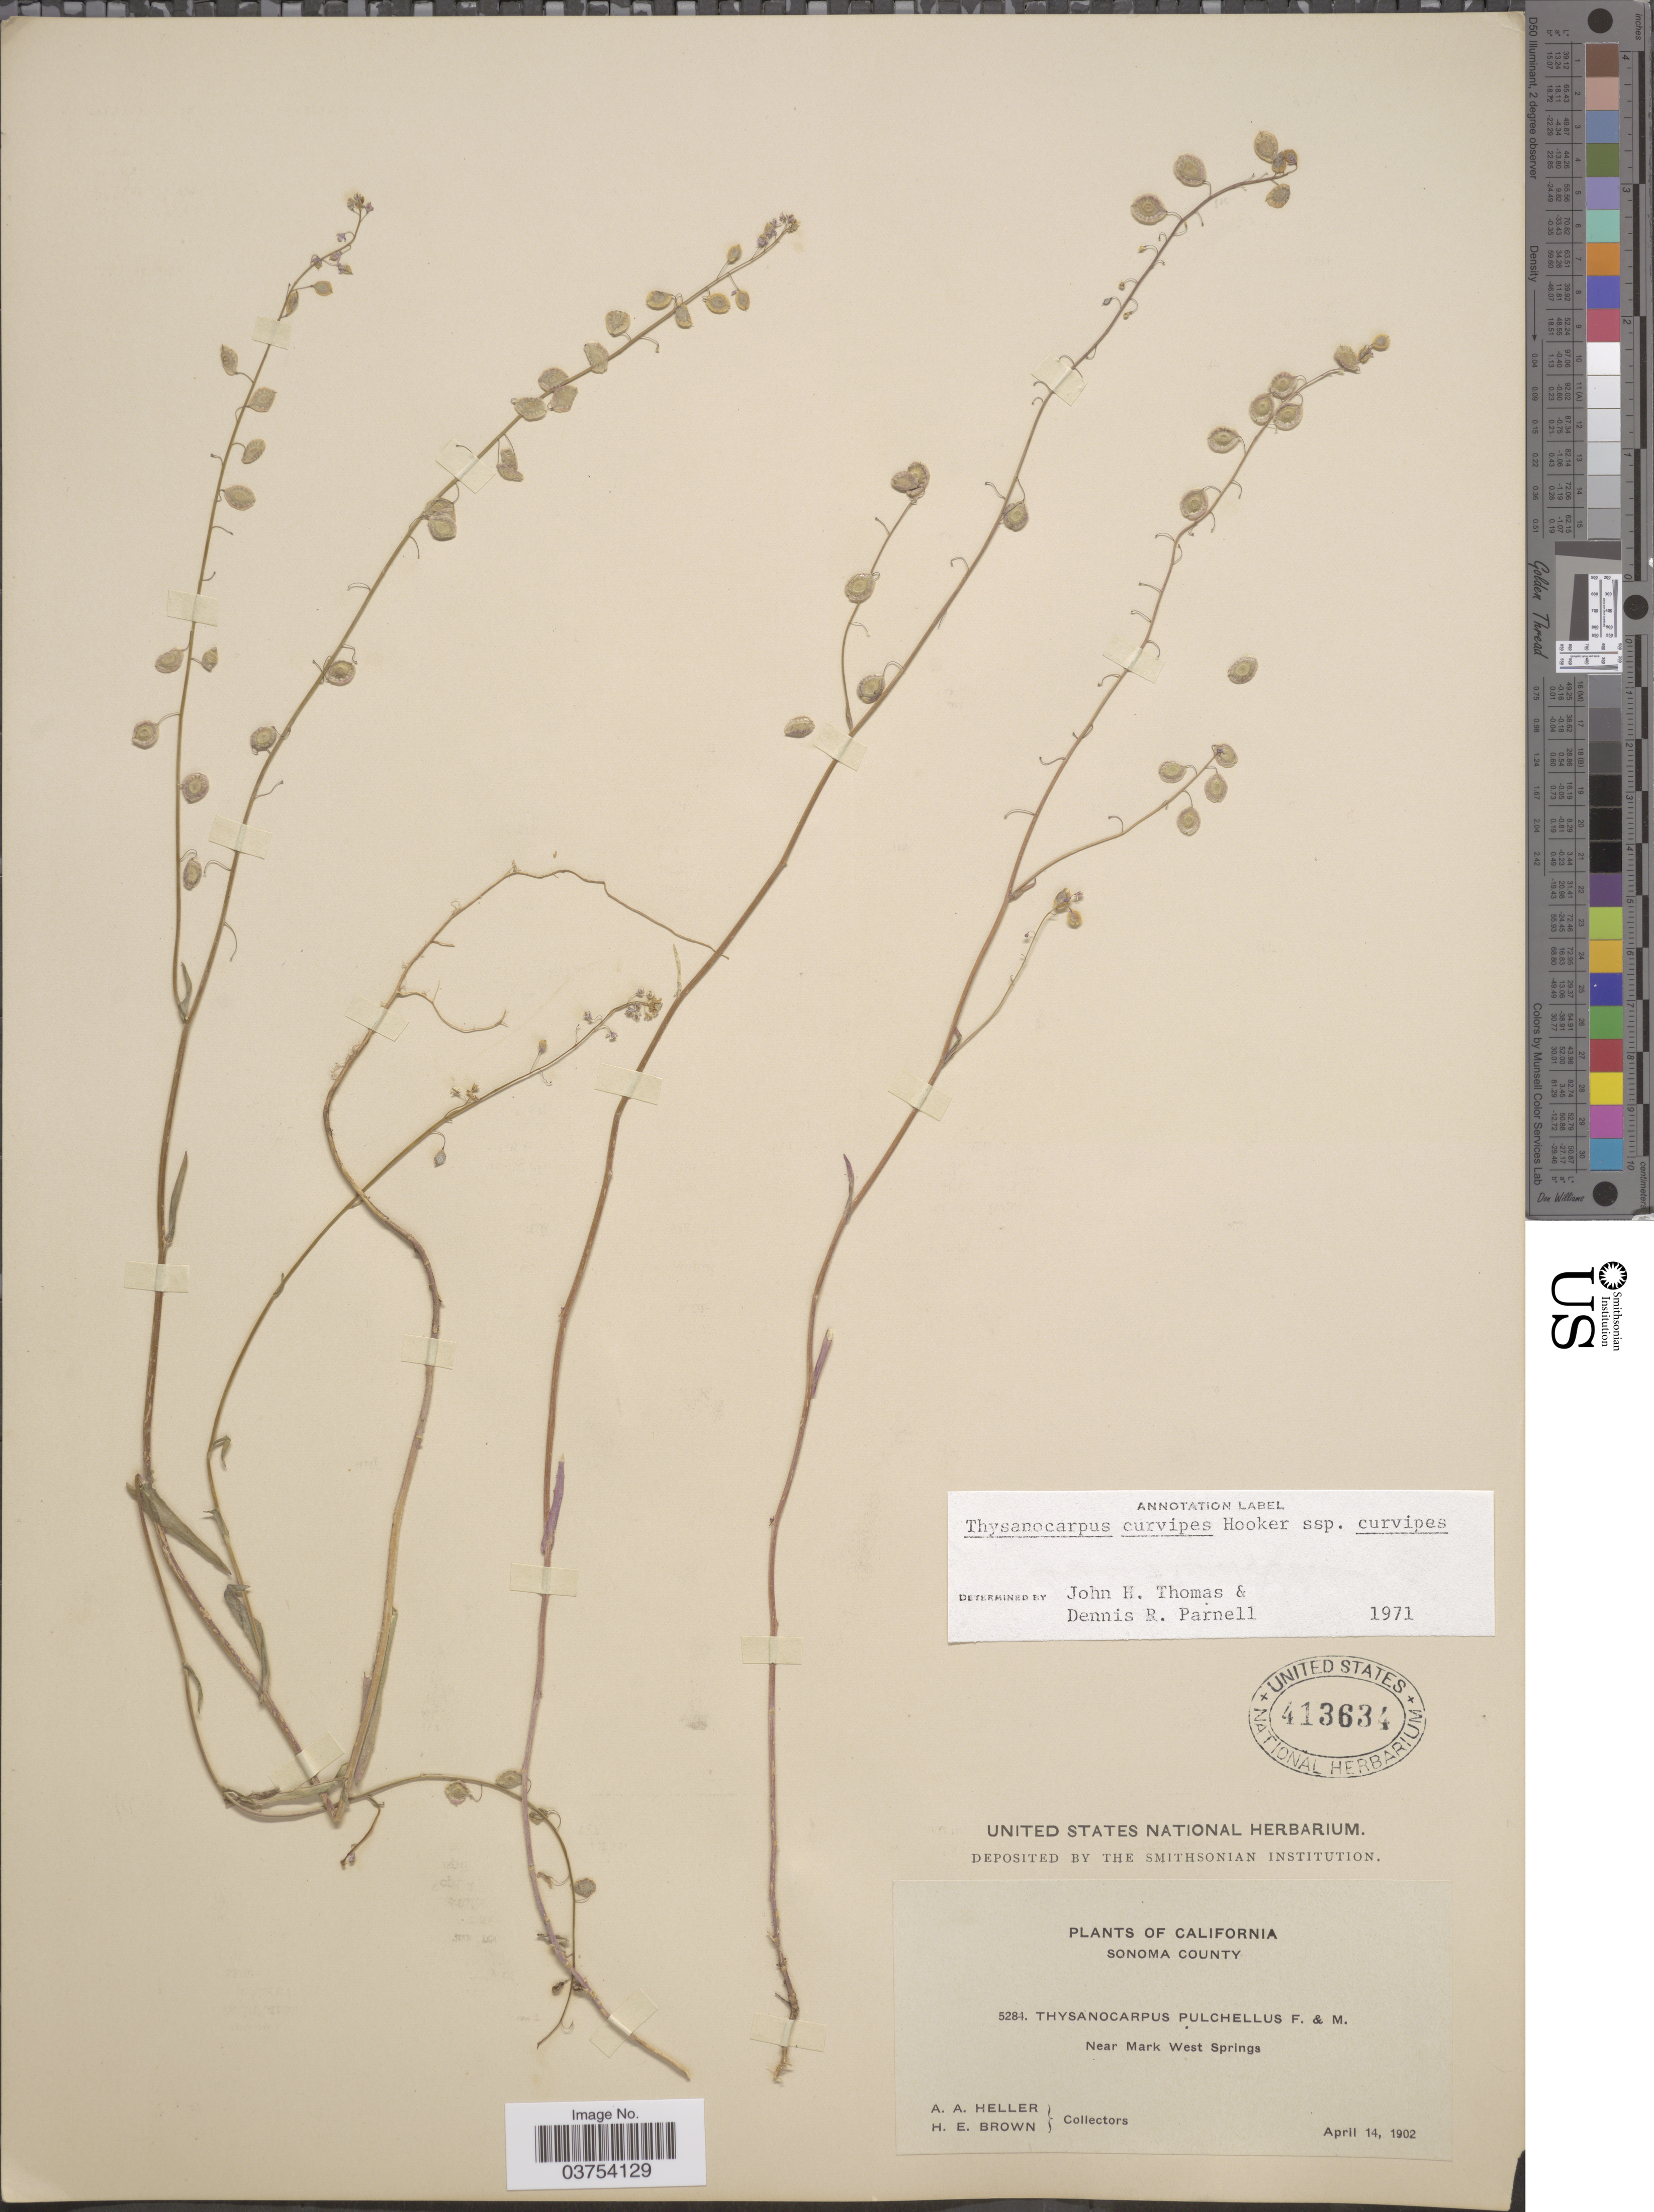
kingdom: Plantae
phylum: Tracheophyta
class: Magnoliopsida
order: Brassicales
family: Brassicaceae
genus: Thysanocarpus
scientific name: Thysanocarpus curvipes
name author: Hook.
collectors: A. A. Heller & H. E. Brown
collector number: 5284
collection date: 1902-04-14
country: United States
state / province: California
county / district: Sonoma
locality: Sonoma County. Near Mark West Springs.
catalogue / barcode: US 413634